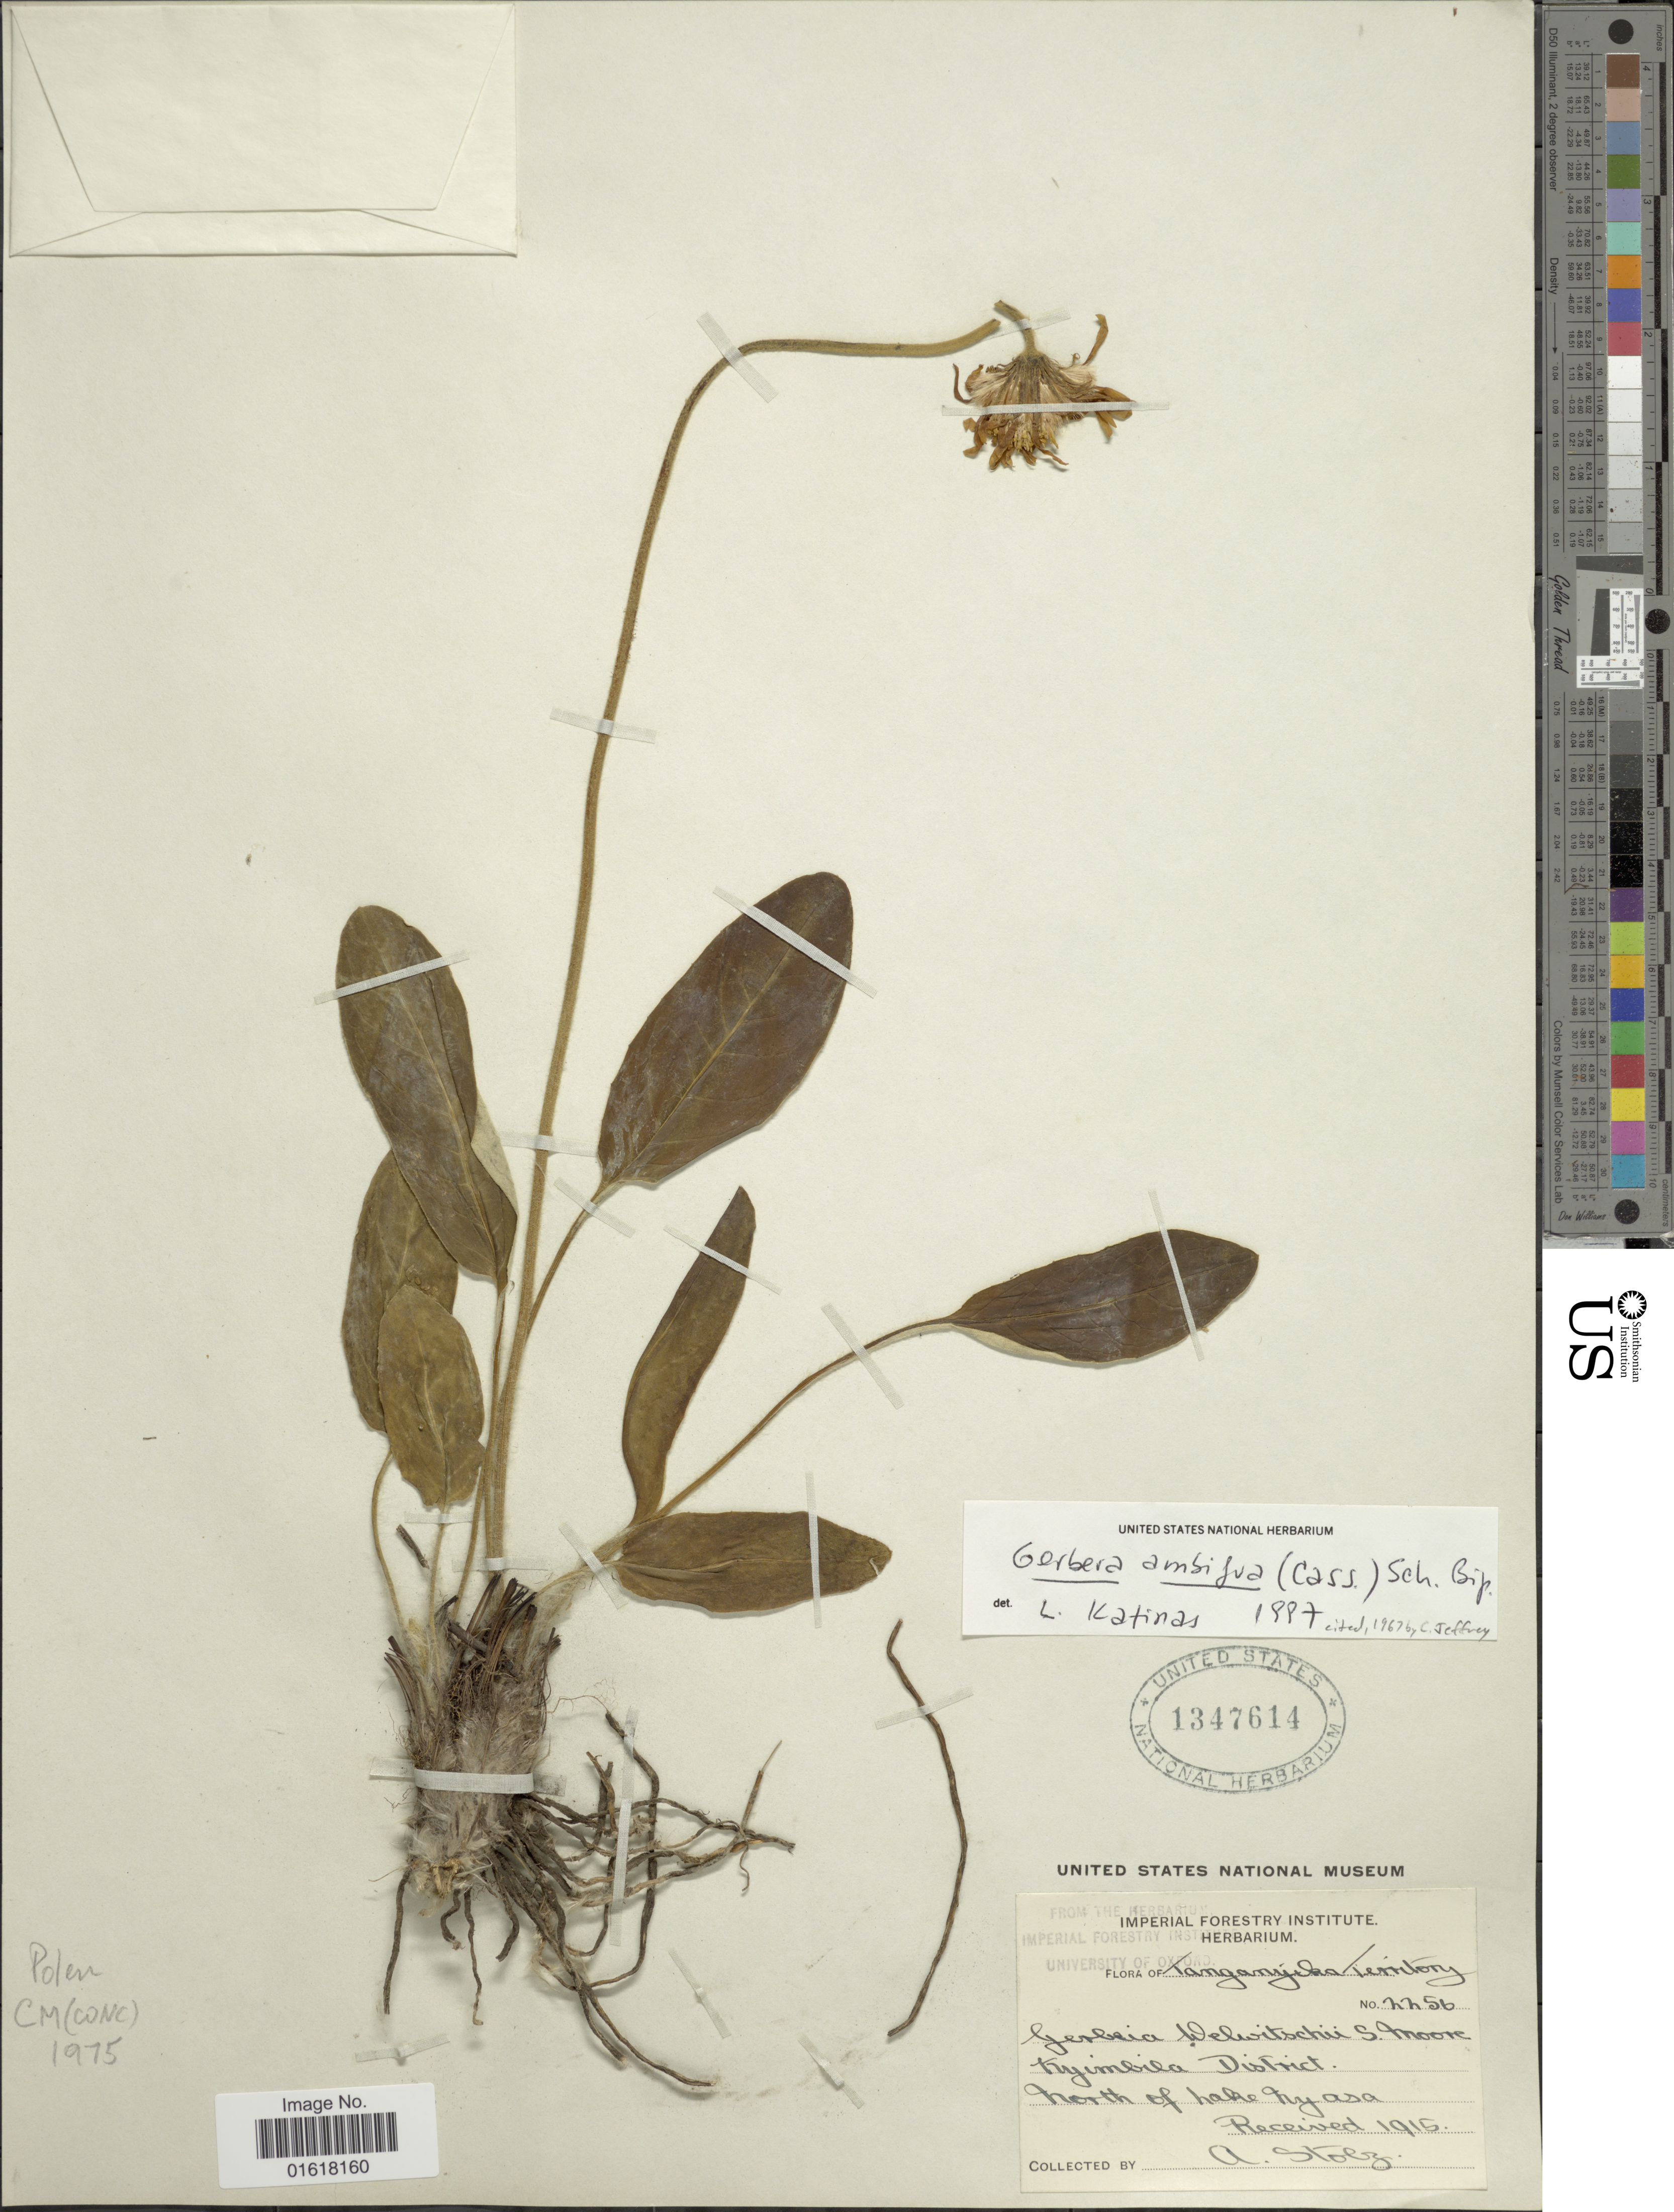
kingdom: Plantae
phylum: Tracheophyta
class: Magnoliopsida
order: Asterales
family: Asteraceae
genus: Gerbera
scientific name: Gerbera ambigua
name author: (Cass.) Sch. Bip.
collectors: A. Stolz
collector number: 2256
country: Tanzania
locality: Tanganyika Territory. Kyimbila District. North of Lake Nyasa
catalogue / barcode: US 1347614